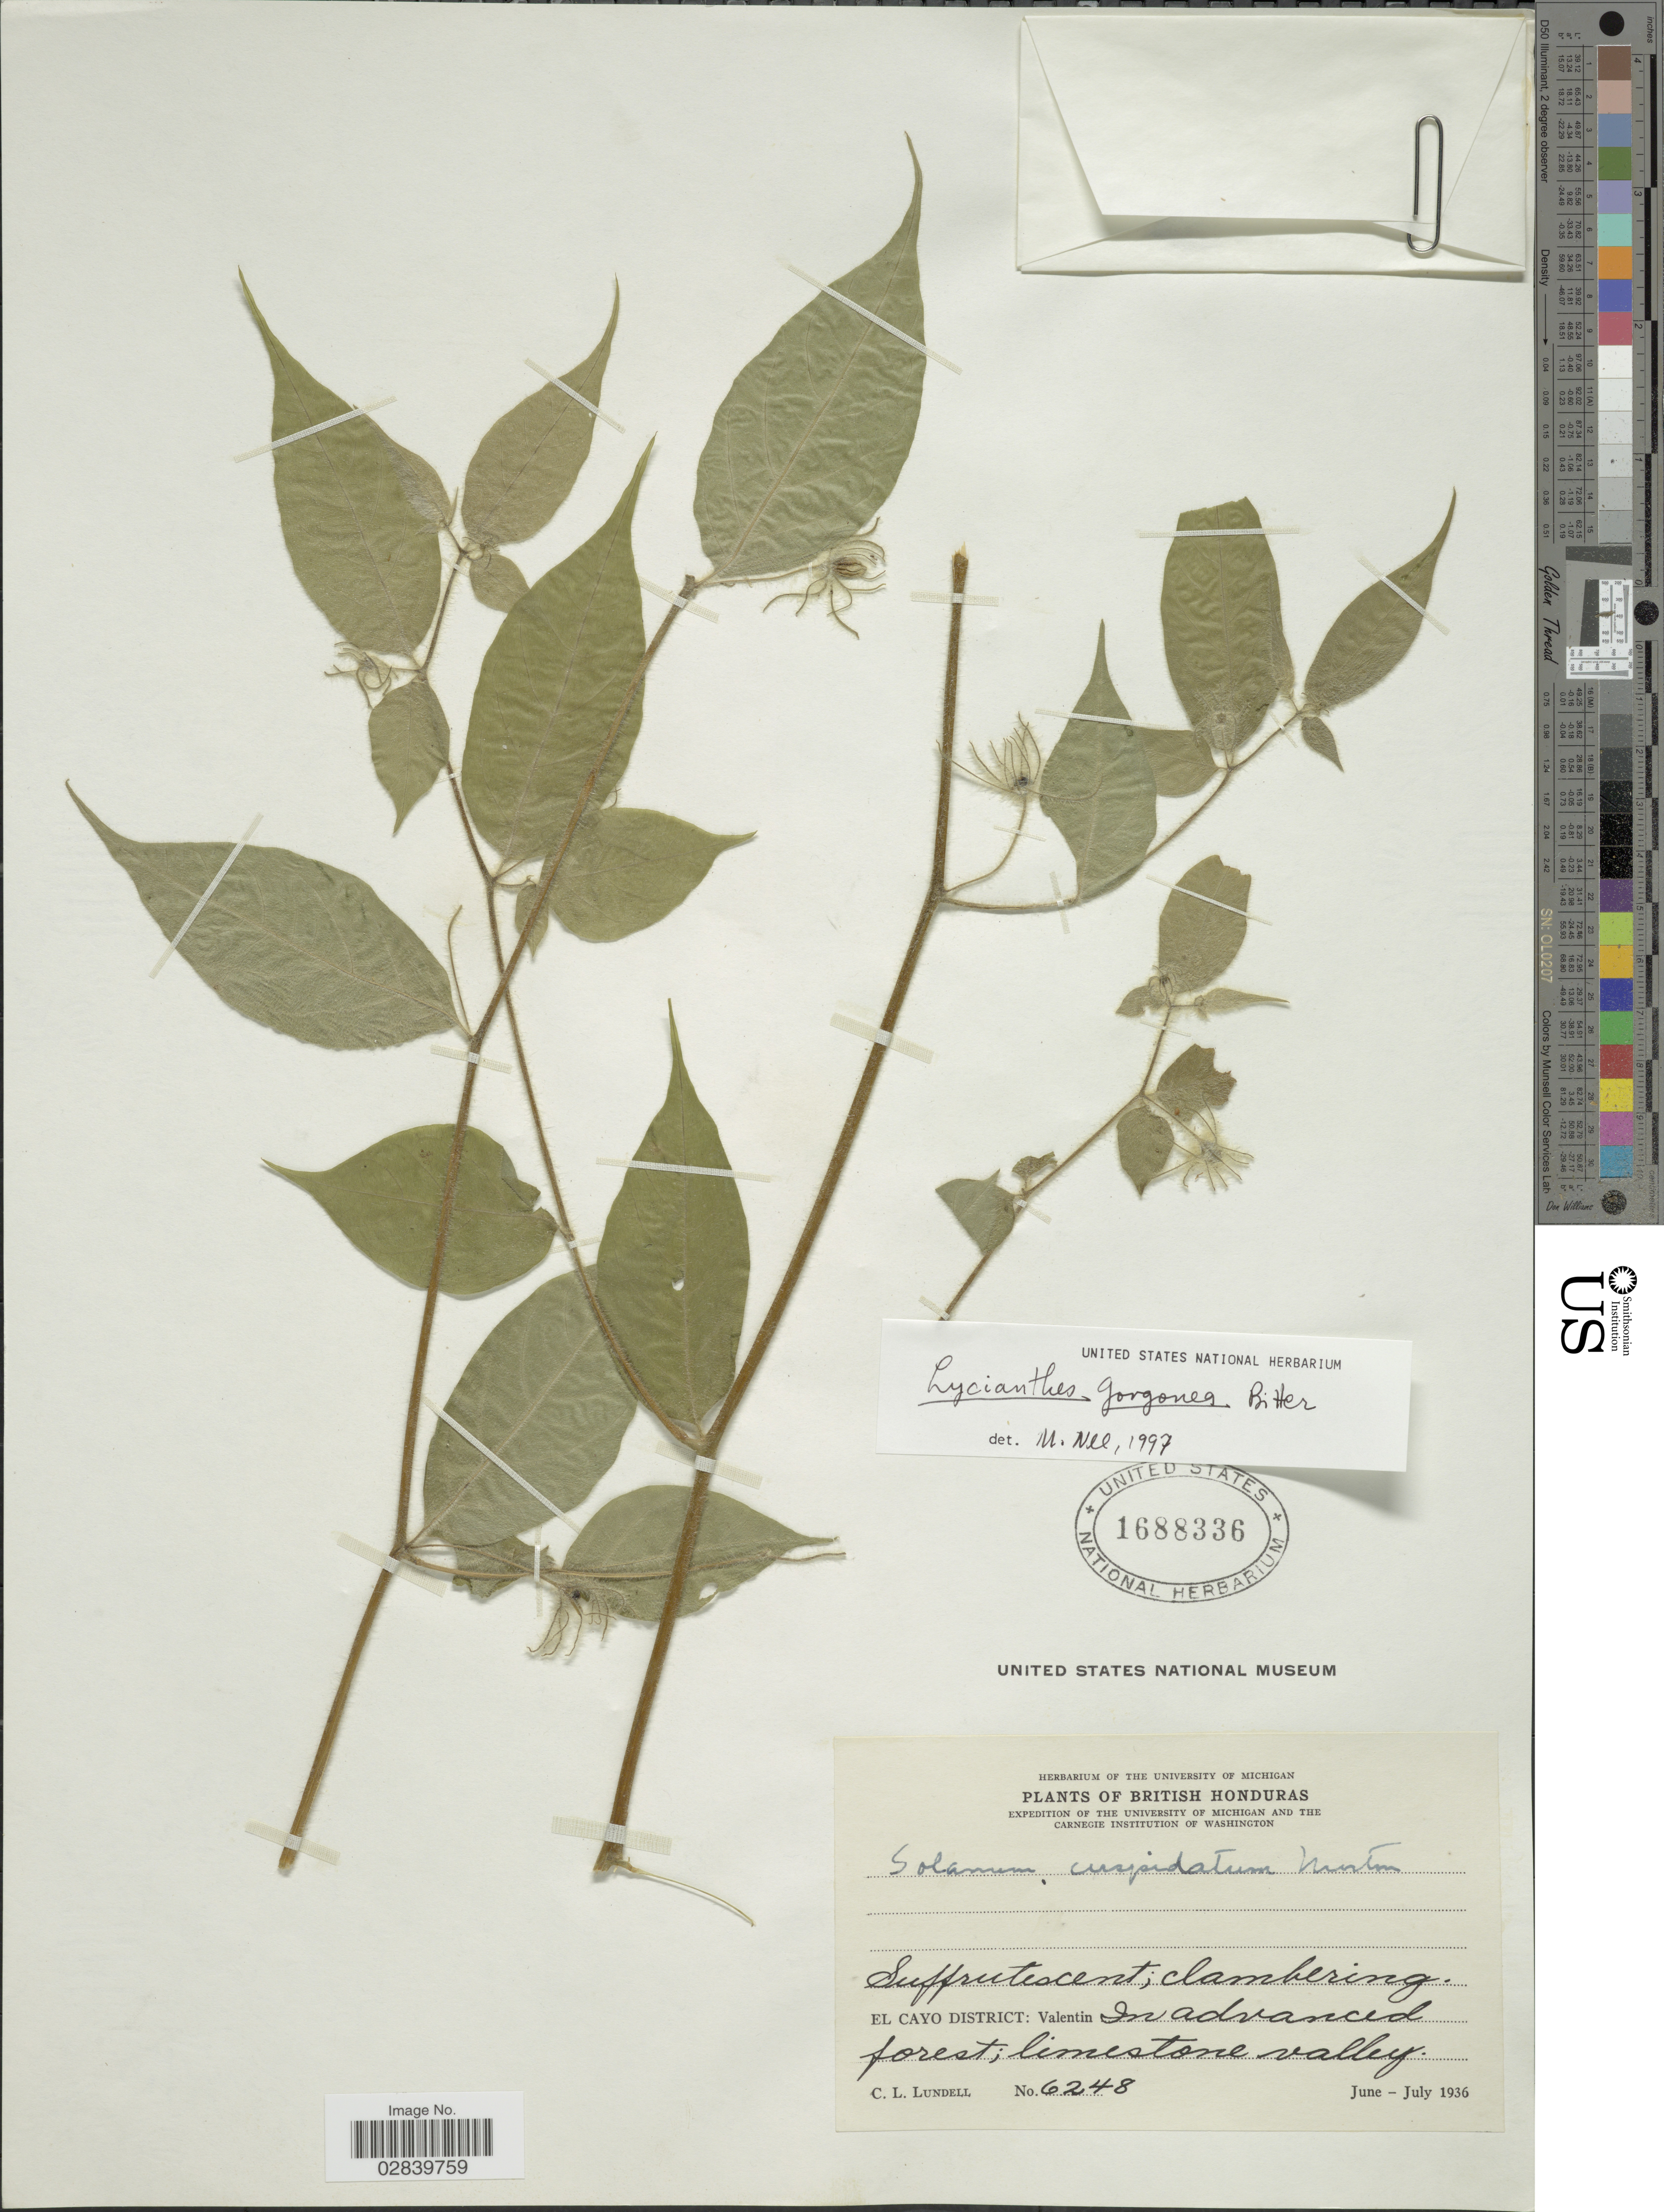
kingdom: Plantae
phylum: Tracheophyta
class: Magnoliopsida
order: Solanales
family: Solanaceae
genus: Lycianthes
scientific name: Lycianthes gorgonea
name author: Bitter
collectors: C. L. Lundell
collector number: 6248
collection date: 1936-06/1936-07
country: Belize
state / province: Cayo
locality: British Honduras. El Cayo District: Valentin. In advanced forest; limestone valley.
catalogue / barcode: US 1688336